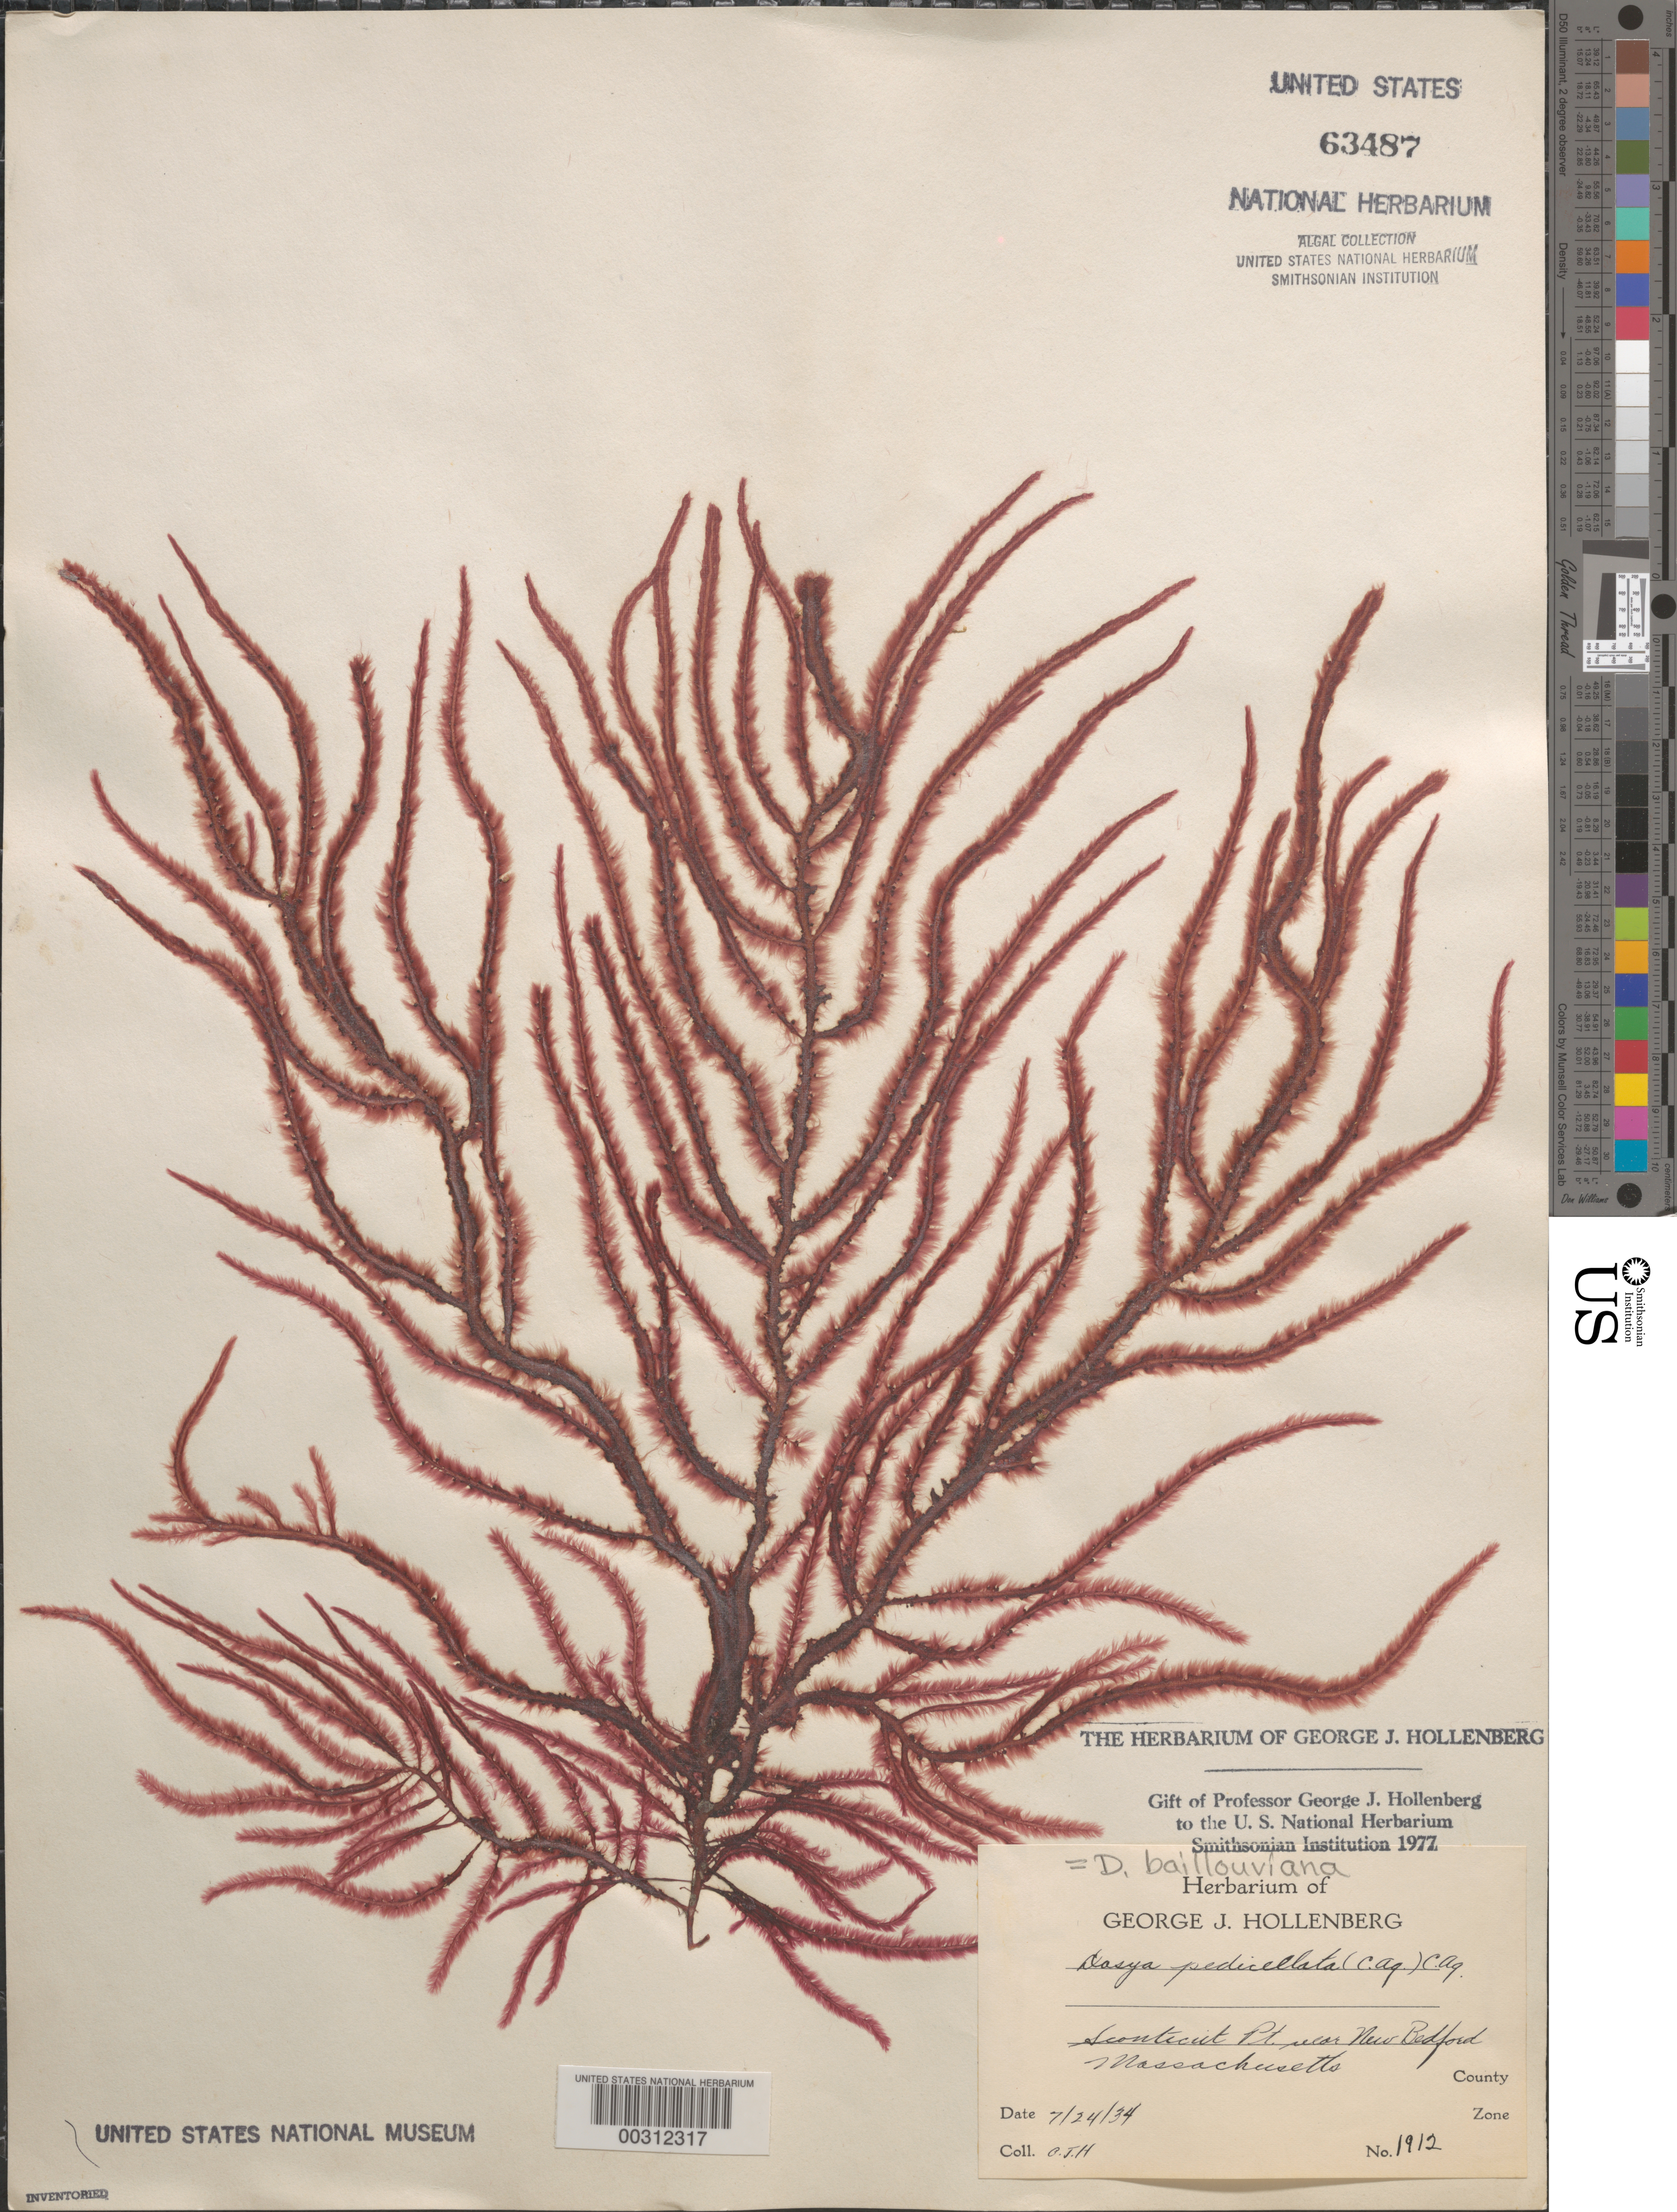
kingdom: Plantae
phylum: Rhodophyta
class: Florideophyceae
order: Ceramiales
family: Dasyaceae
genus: Dasya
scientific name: Dasya pedicellata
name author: (C. Agardh) C. Agardh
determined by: Algae name updating Project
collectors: G. Hollenberg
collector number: GJH 1912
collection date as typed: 24 Jul 1934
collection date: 1934-07-24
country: United States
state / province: Massachusetts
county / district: Bristol County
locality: Sconticut Point near New Bedford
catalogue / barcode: US 63487